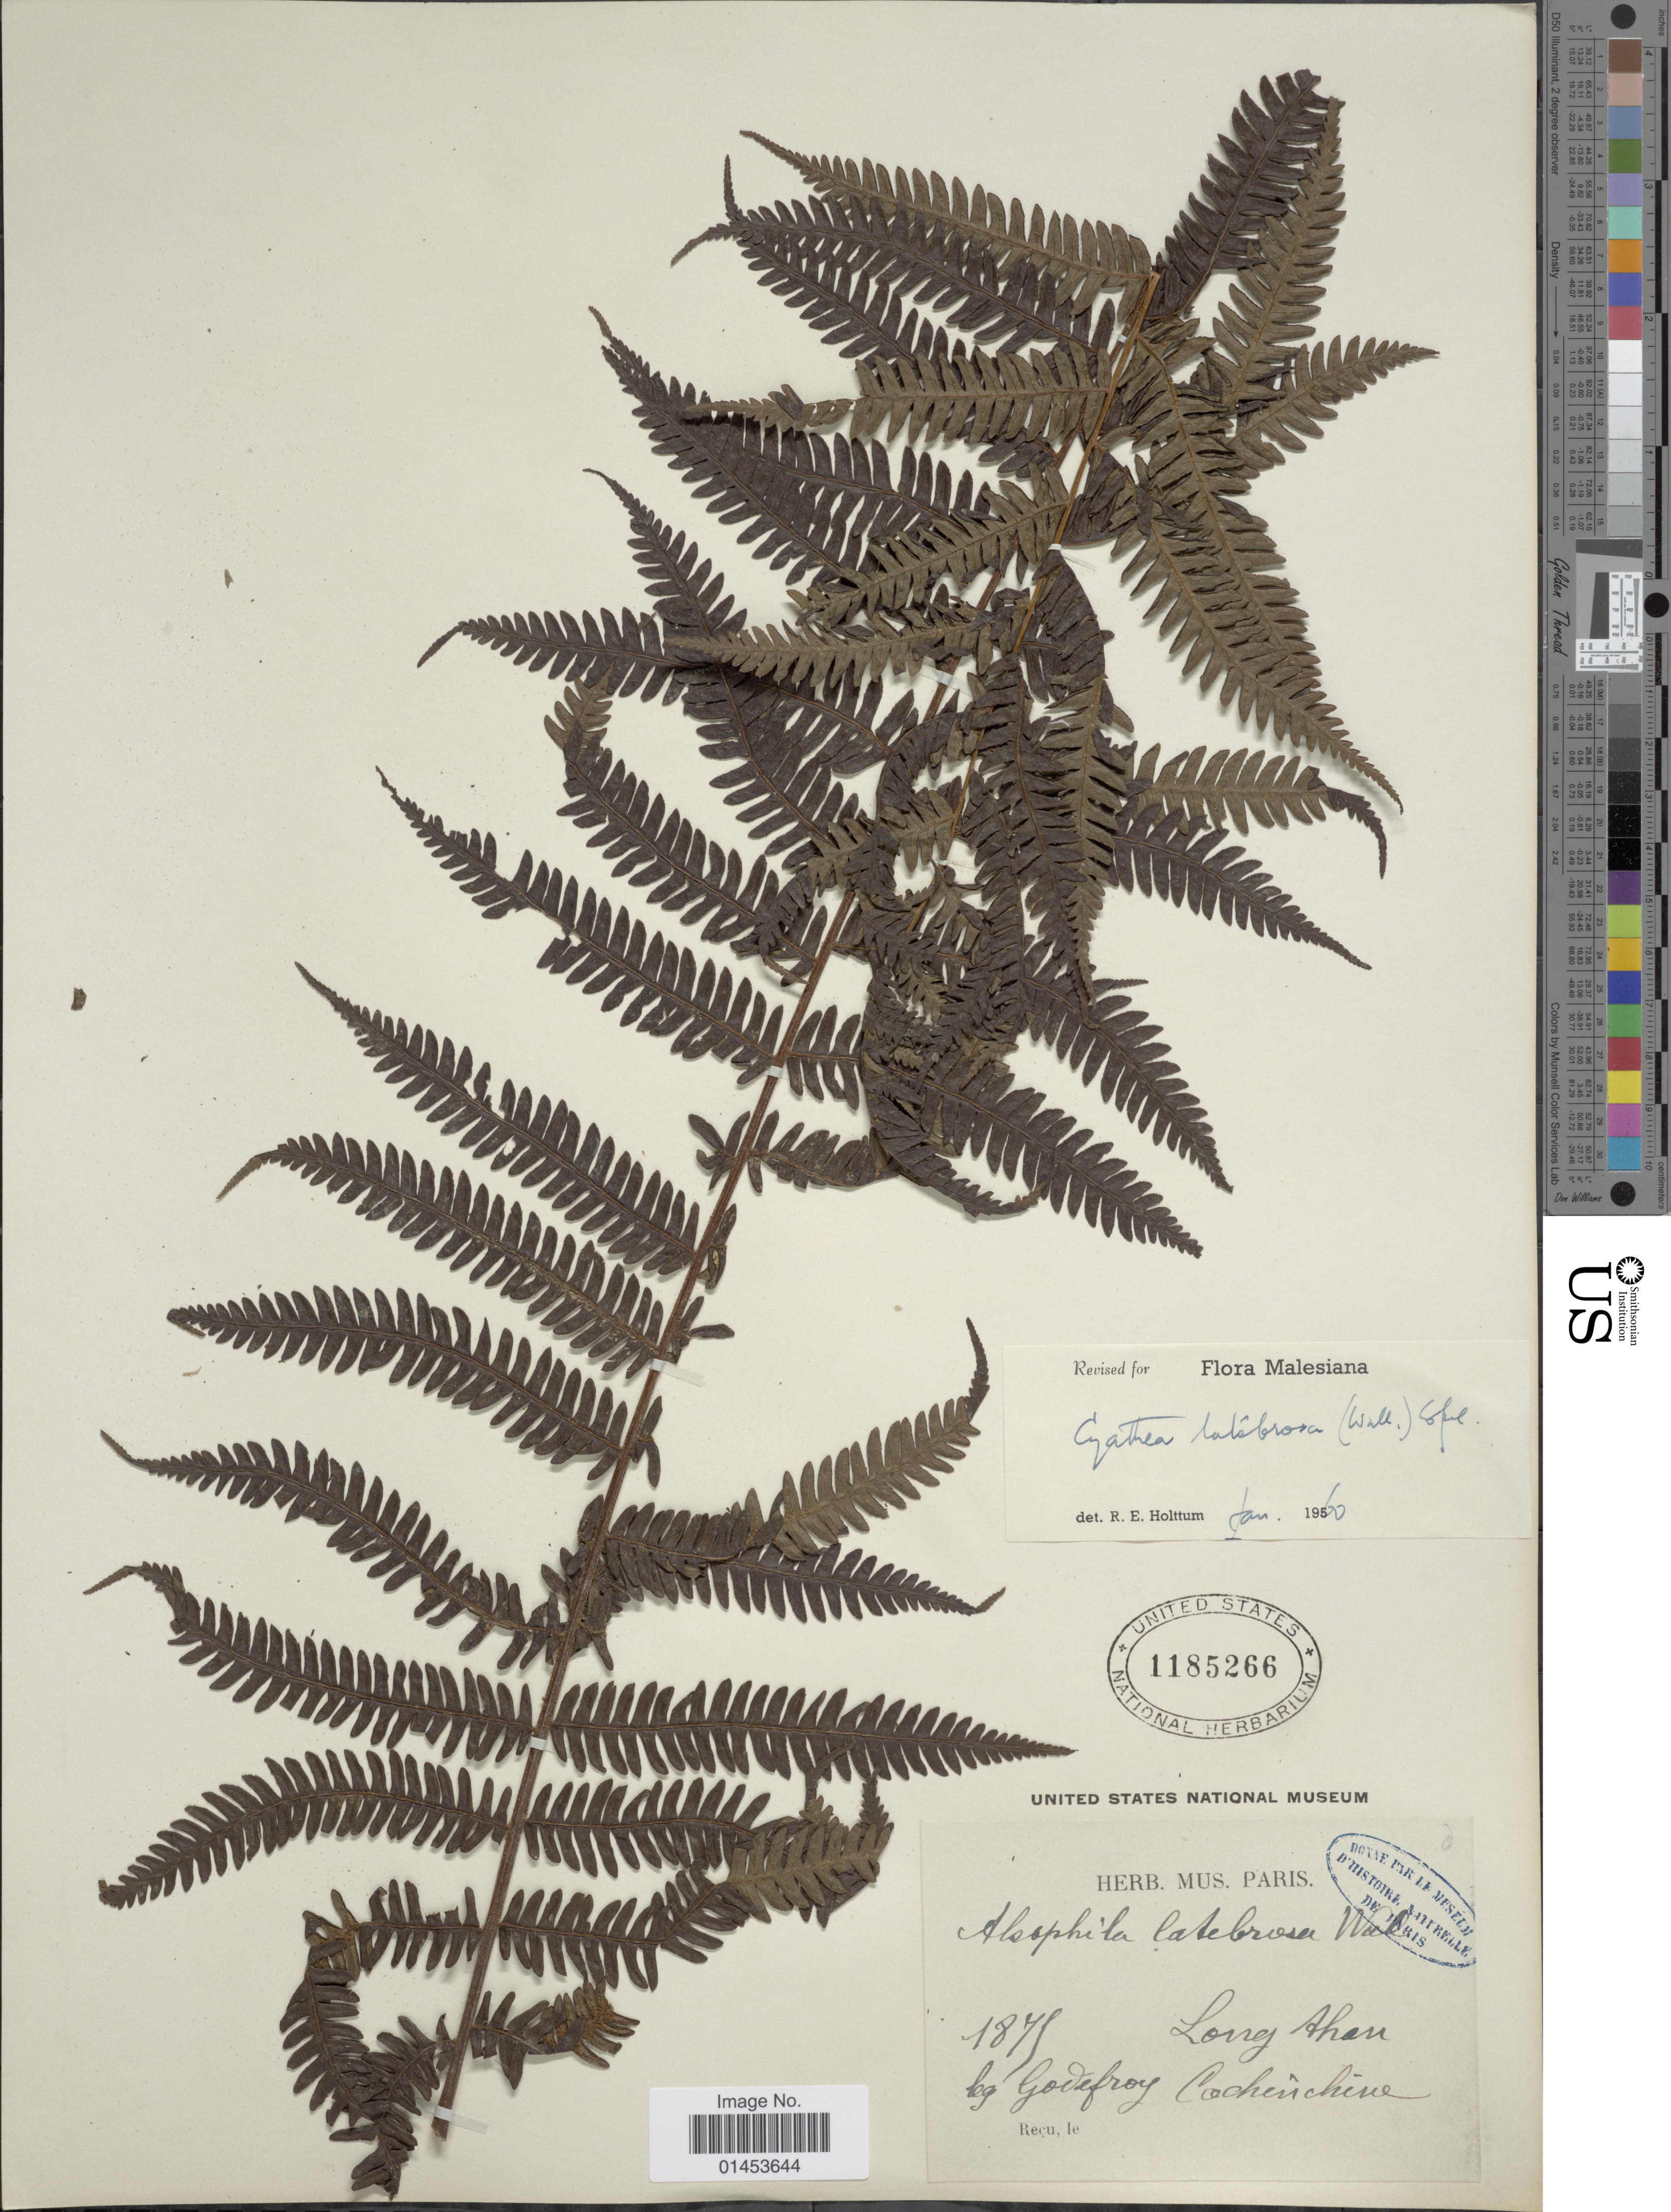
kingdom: Plantae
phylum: Tracheophyta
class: Polypodiopsida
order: Cyatheales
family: Cyatheaceae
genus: Cyathea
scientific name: Cyathea latebrosa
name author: (Wall. ex Hook.) Copel.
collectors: Godefroy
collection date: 1875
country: Vietnam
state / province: Long An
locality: Long Ahan, Cochinchine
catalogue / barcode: US 1185266